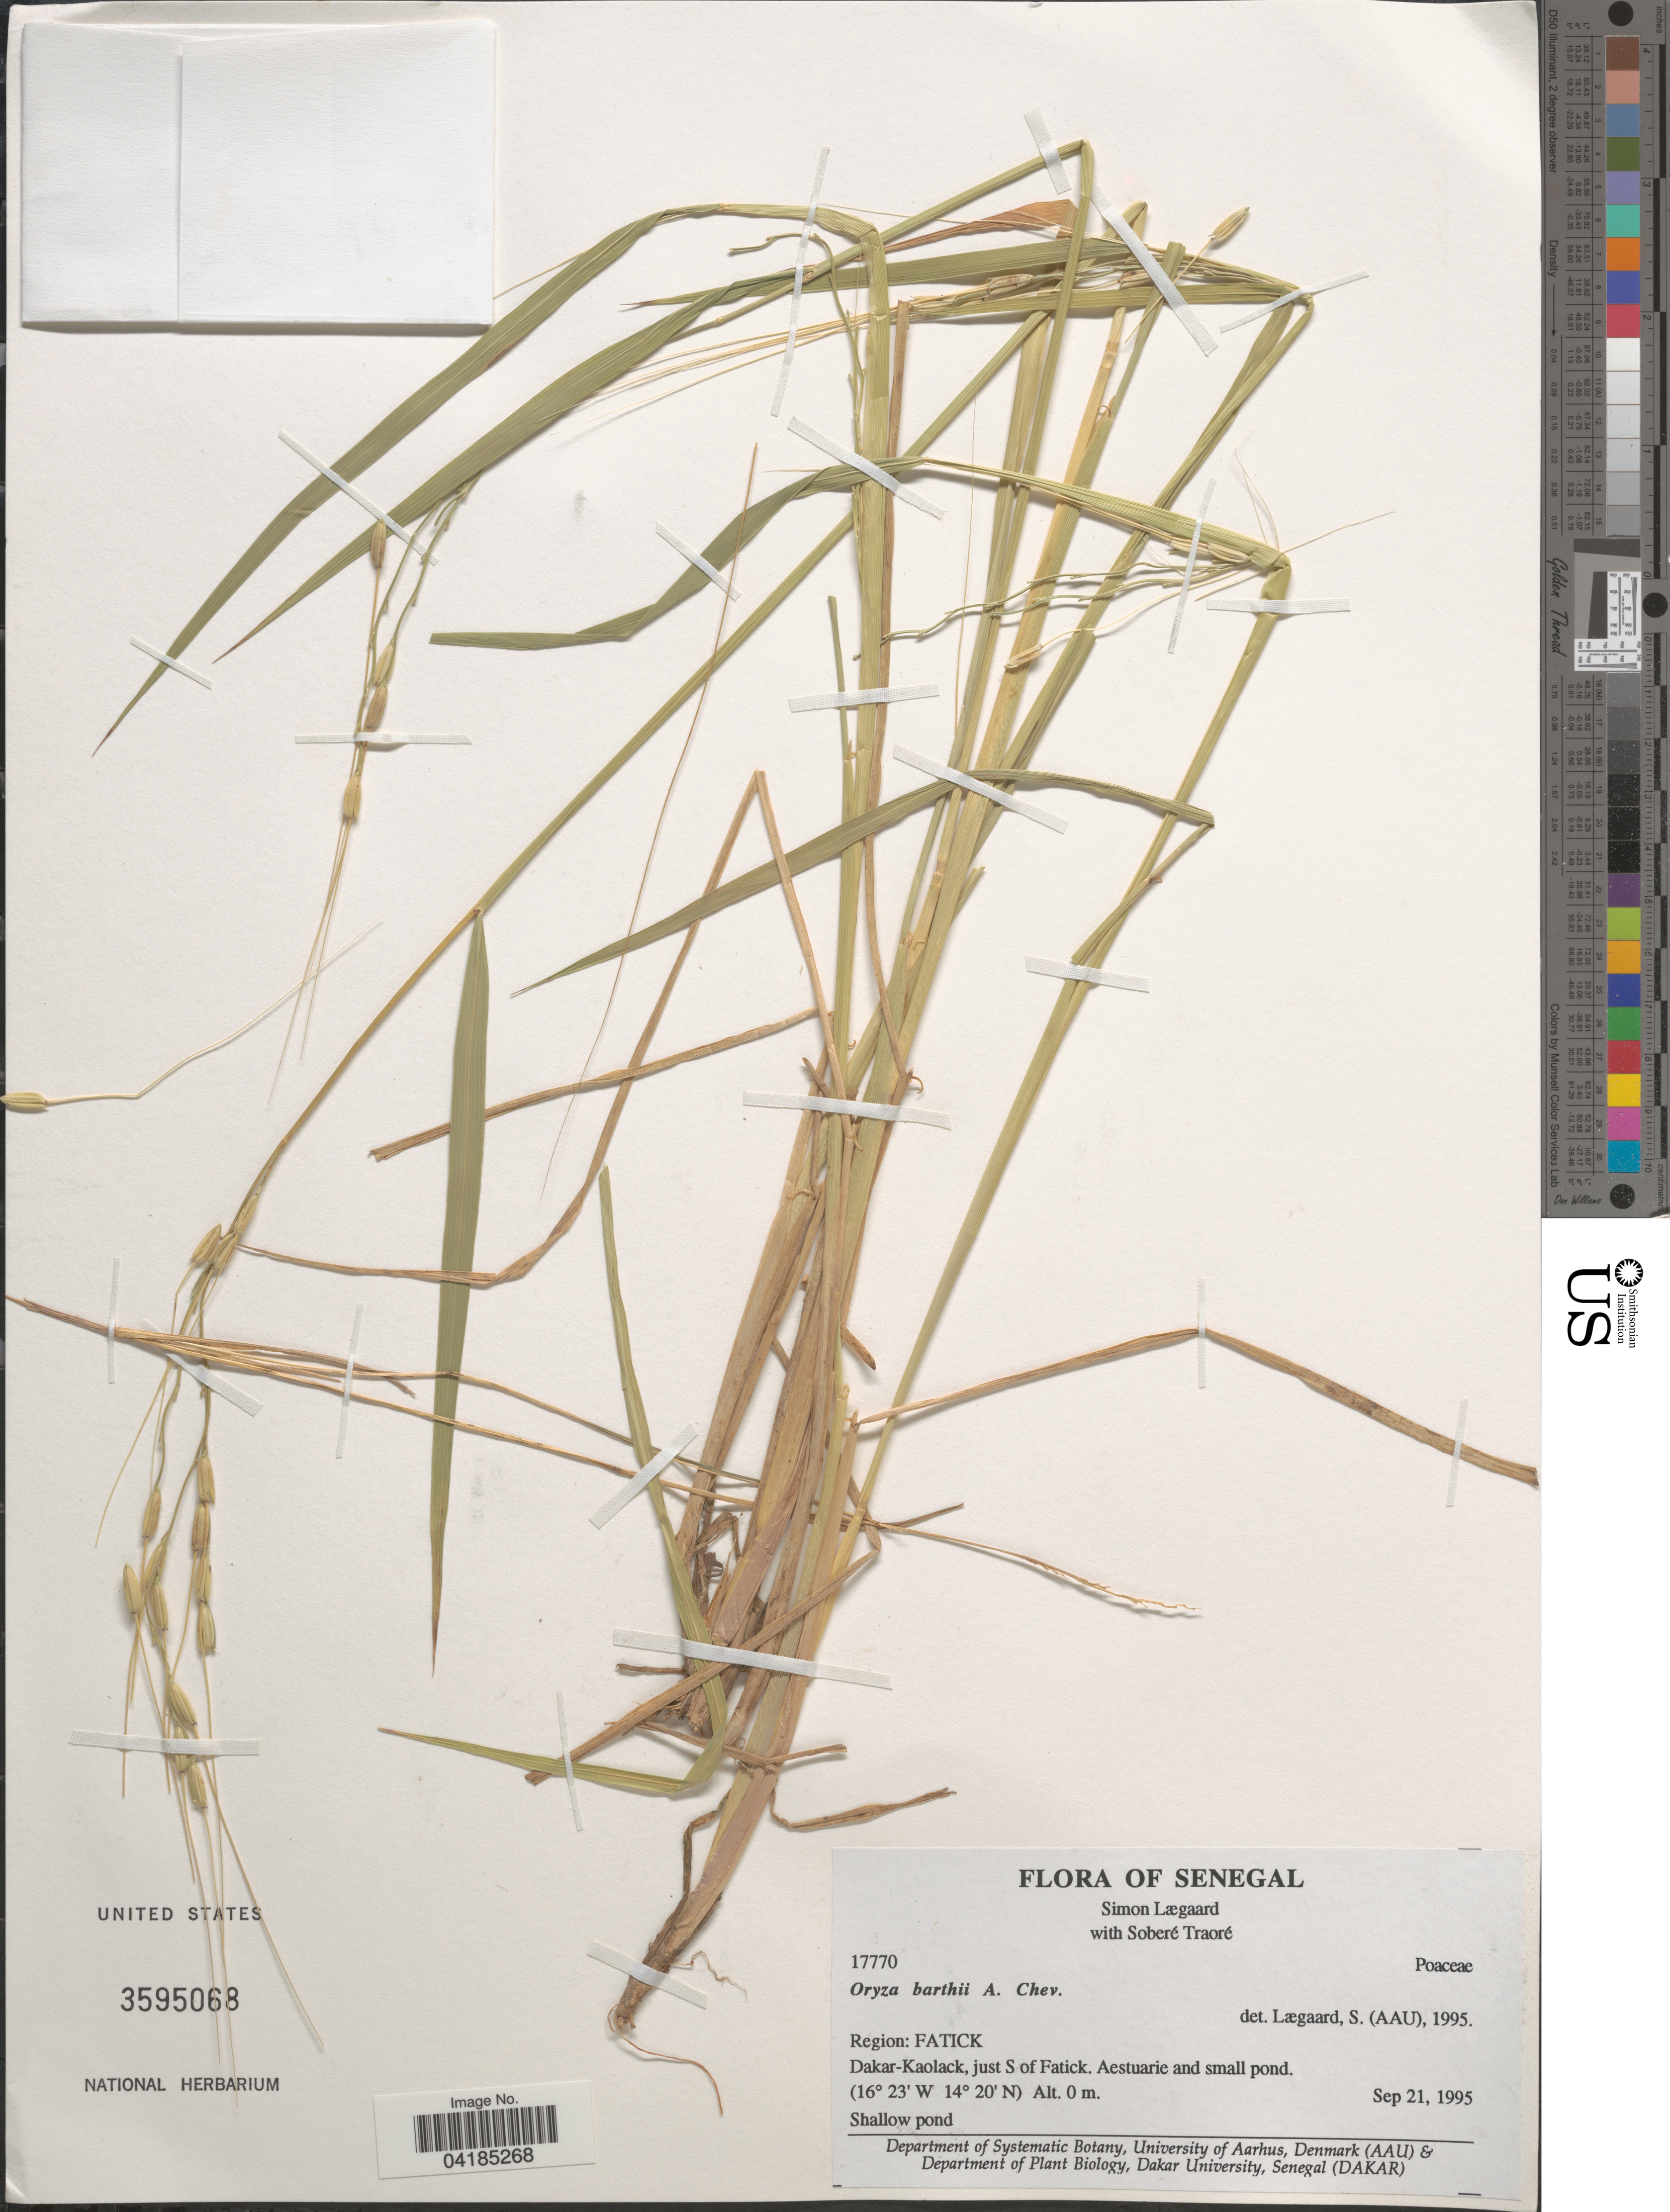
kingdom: Plantae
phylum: Tracheophyta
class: Liliopsida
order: Poales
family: Poaceae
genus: Oryza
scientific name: Oryza barthii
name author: A. Chev.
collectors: S. Lægaard & S. Traore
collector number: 17770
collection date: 1995-09-21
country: Senegal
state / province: Fatick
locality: Region: Fatick. Dakar-Kaolack, just S of Fatick.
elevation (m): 0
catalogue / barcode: US 3595068